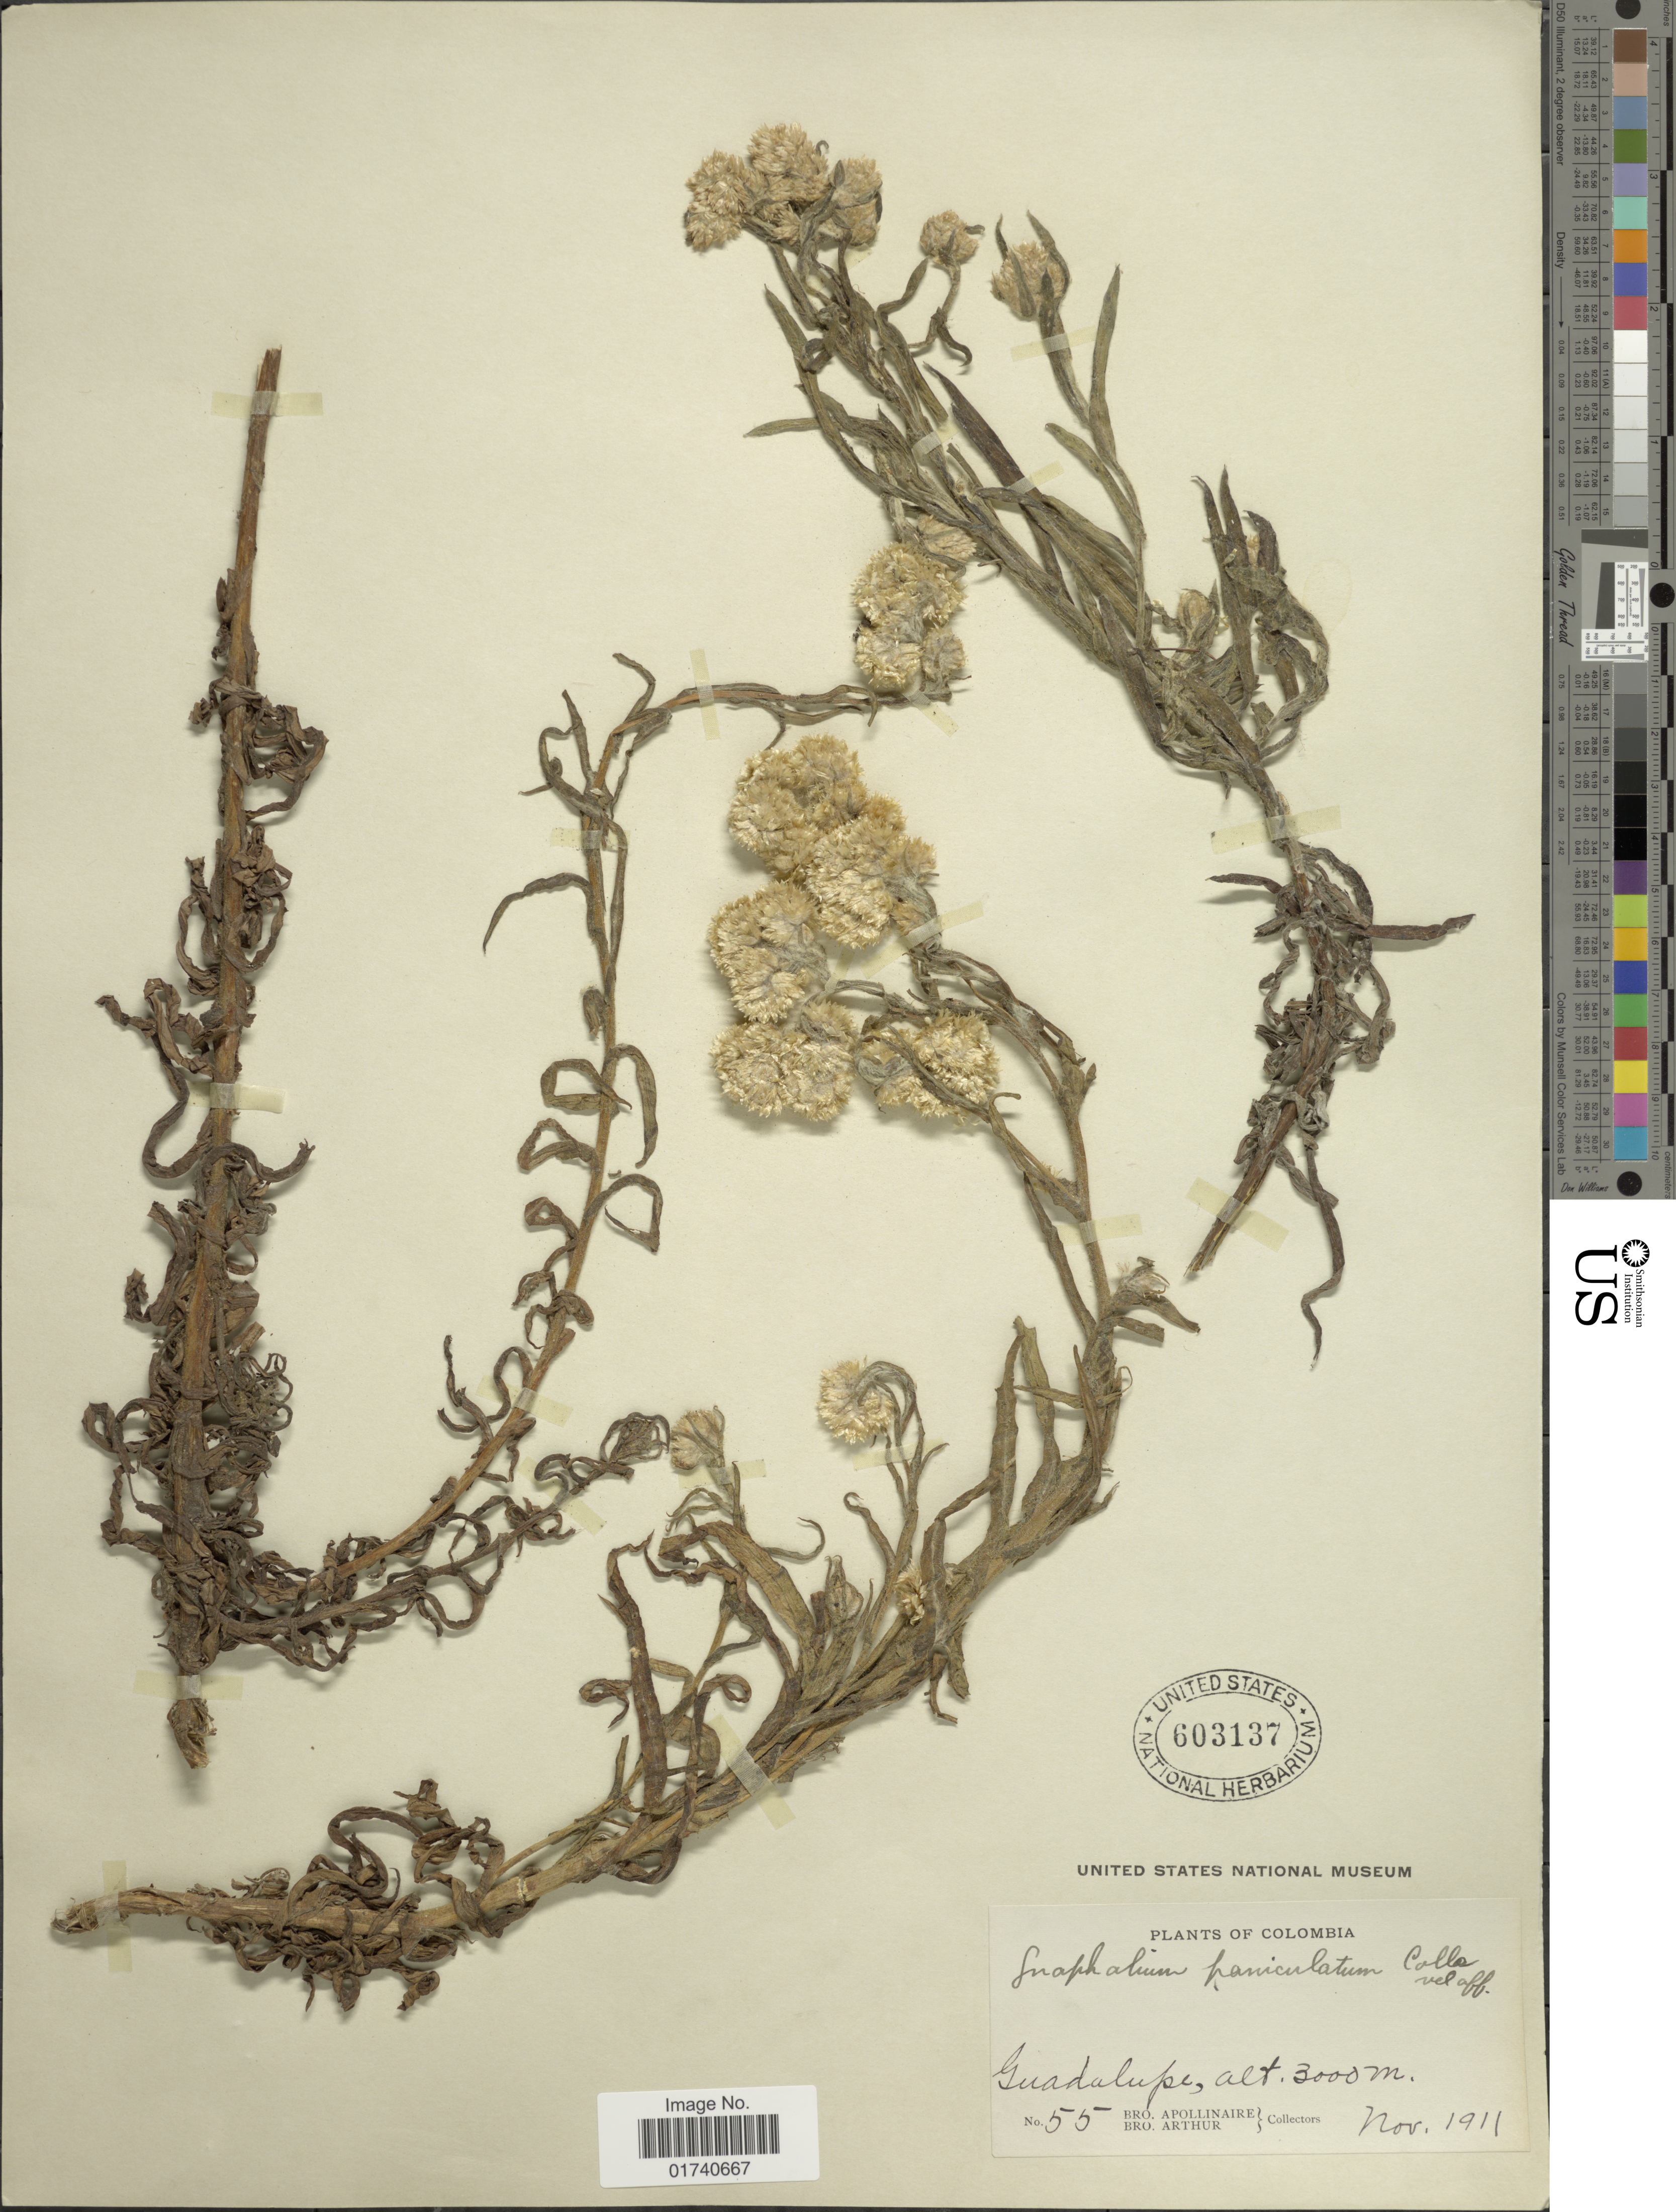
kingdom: Plantae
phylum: Tracheophyta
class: Magnoliopsida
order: Asterales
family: Asteraceae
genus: Pseudognaphalium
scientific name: Pseudognaphalium gaudichaudianum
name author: (DC.) Anderb.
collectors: Bro. Apollinaire & Bro. Arthur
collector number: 55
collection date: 1911-11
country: Colombia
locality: Guadalupe.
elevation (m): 3000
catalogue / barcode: US 603137